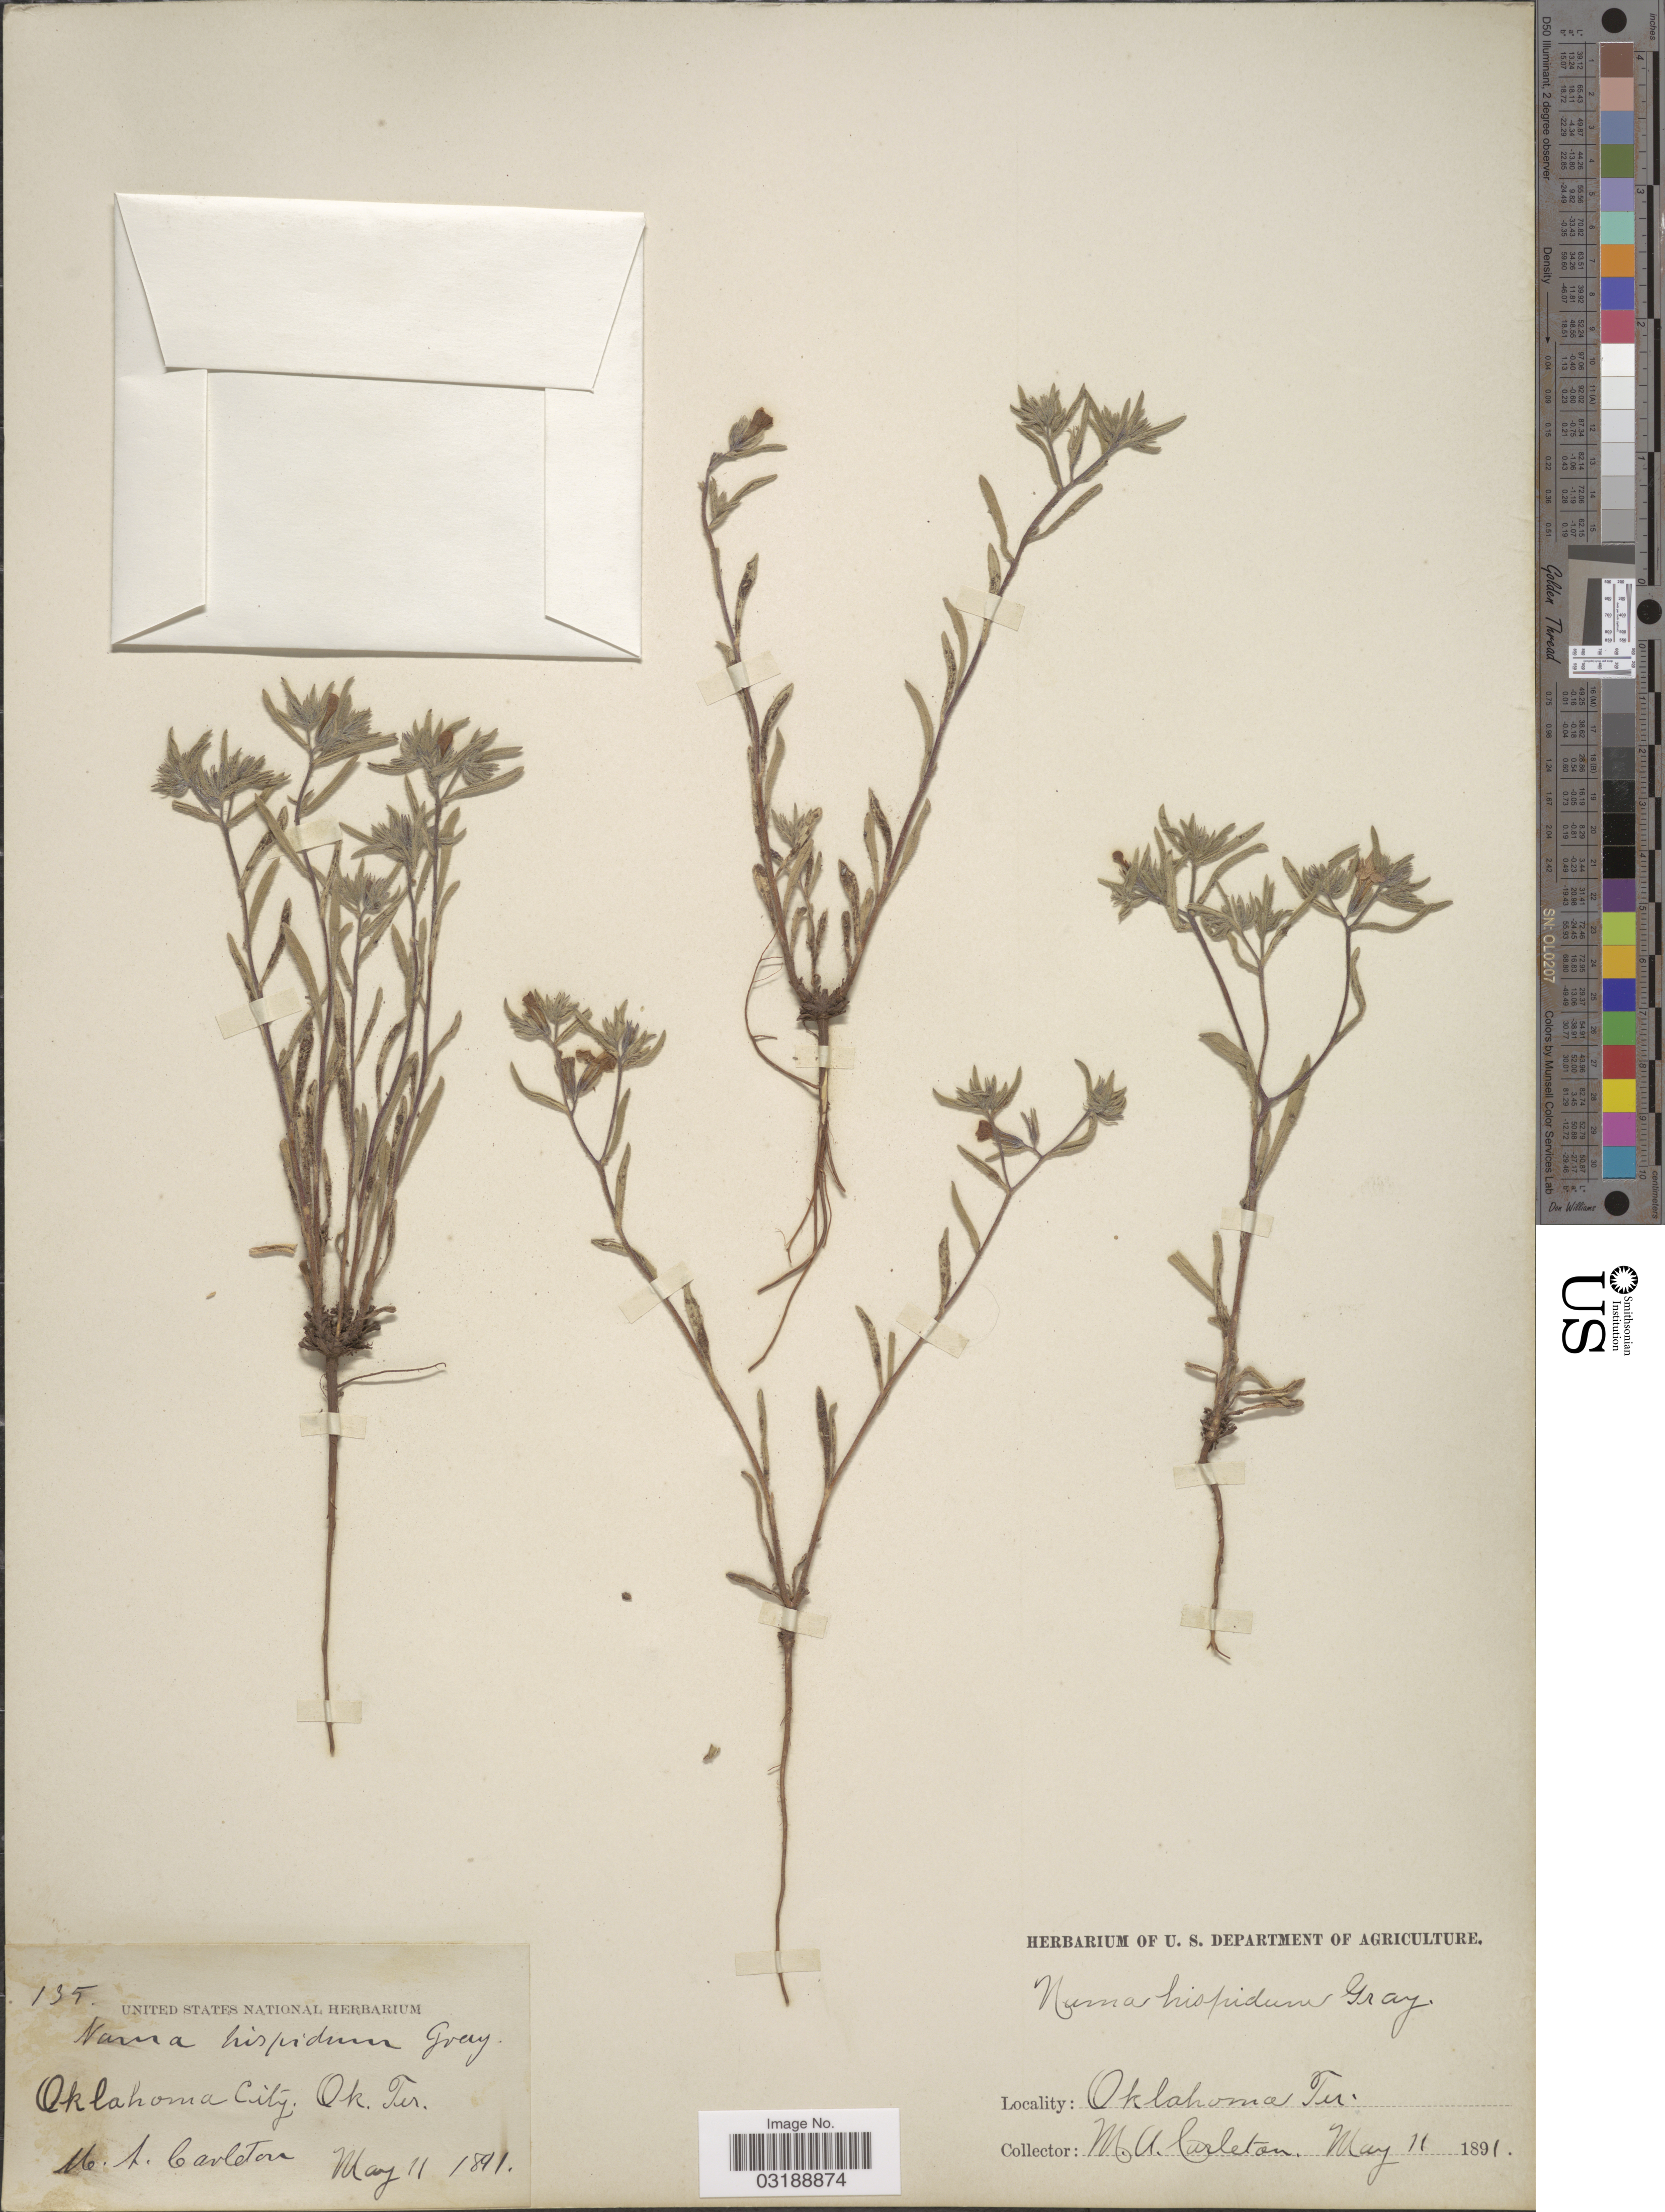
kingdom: Plantae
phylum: Tracheophyta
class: Magnoliopsida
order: Boraginales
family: Namaceae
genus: Nama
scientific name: Nama hispida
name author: A. Gray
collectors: M. A. Carleton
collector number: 135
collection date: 1891-05-11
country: United States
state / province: Oklahoma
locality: Oklahoma City.